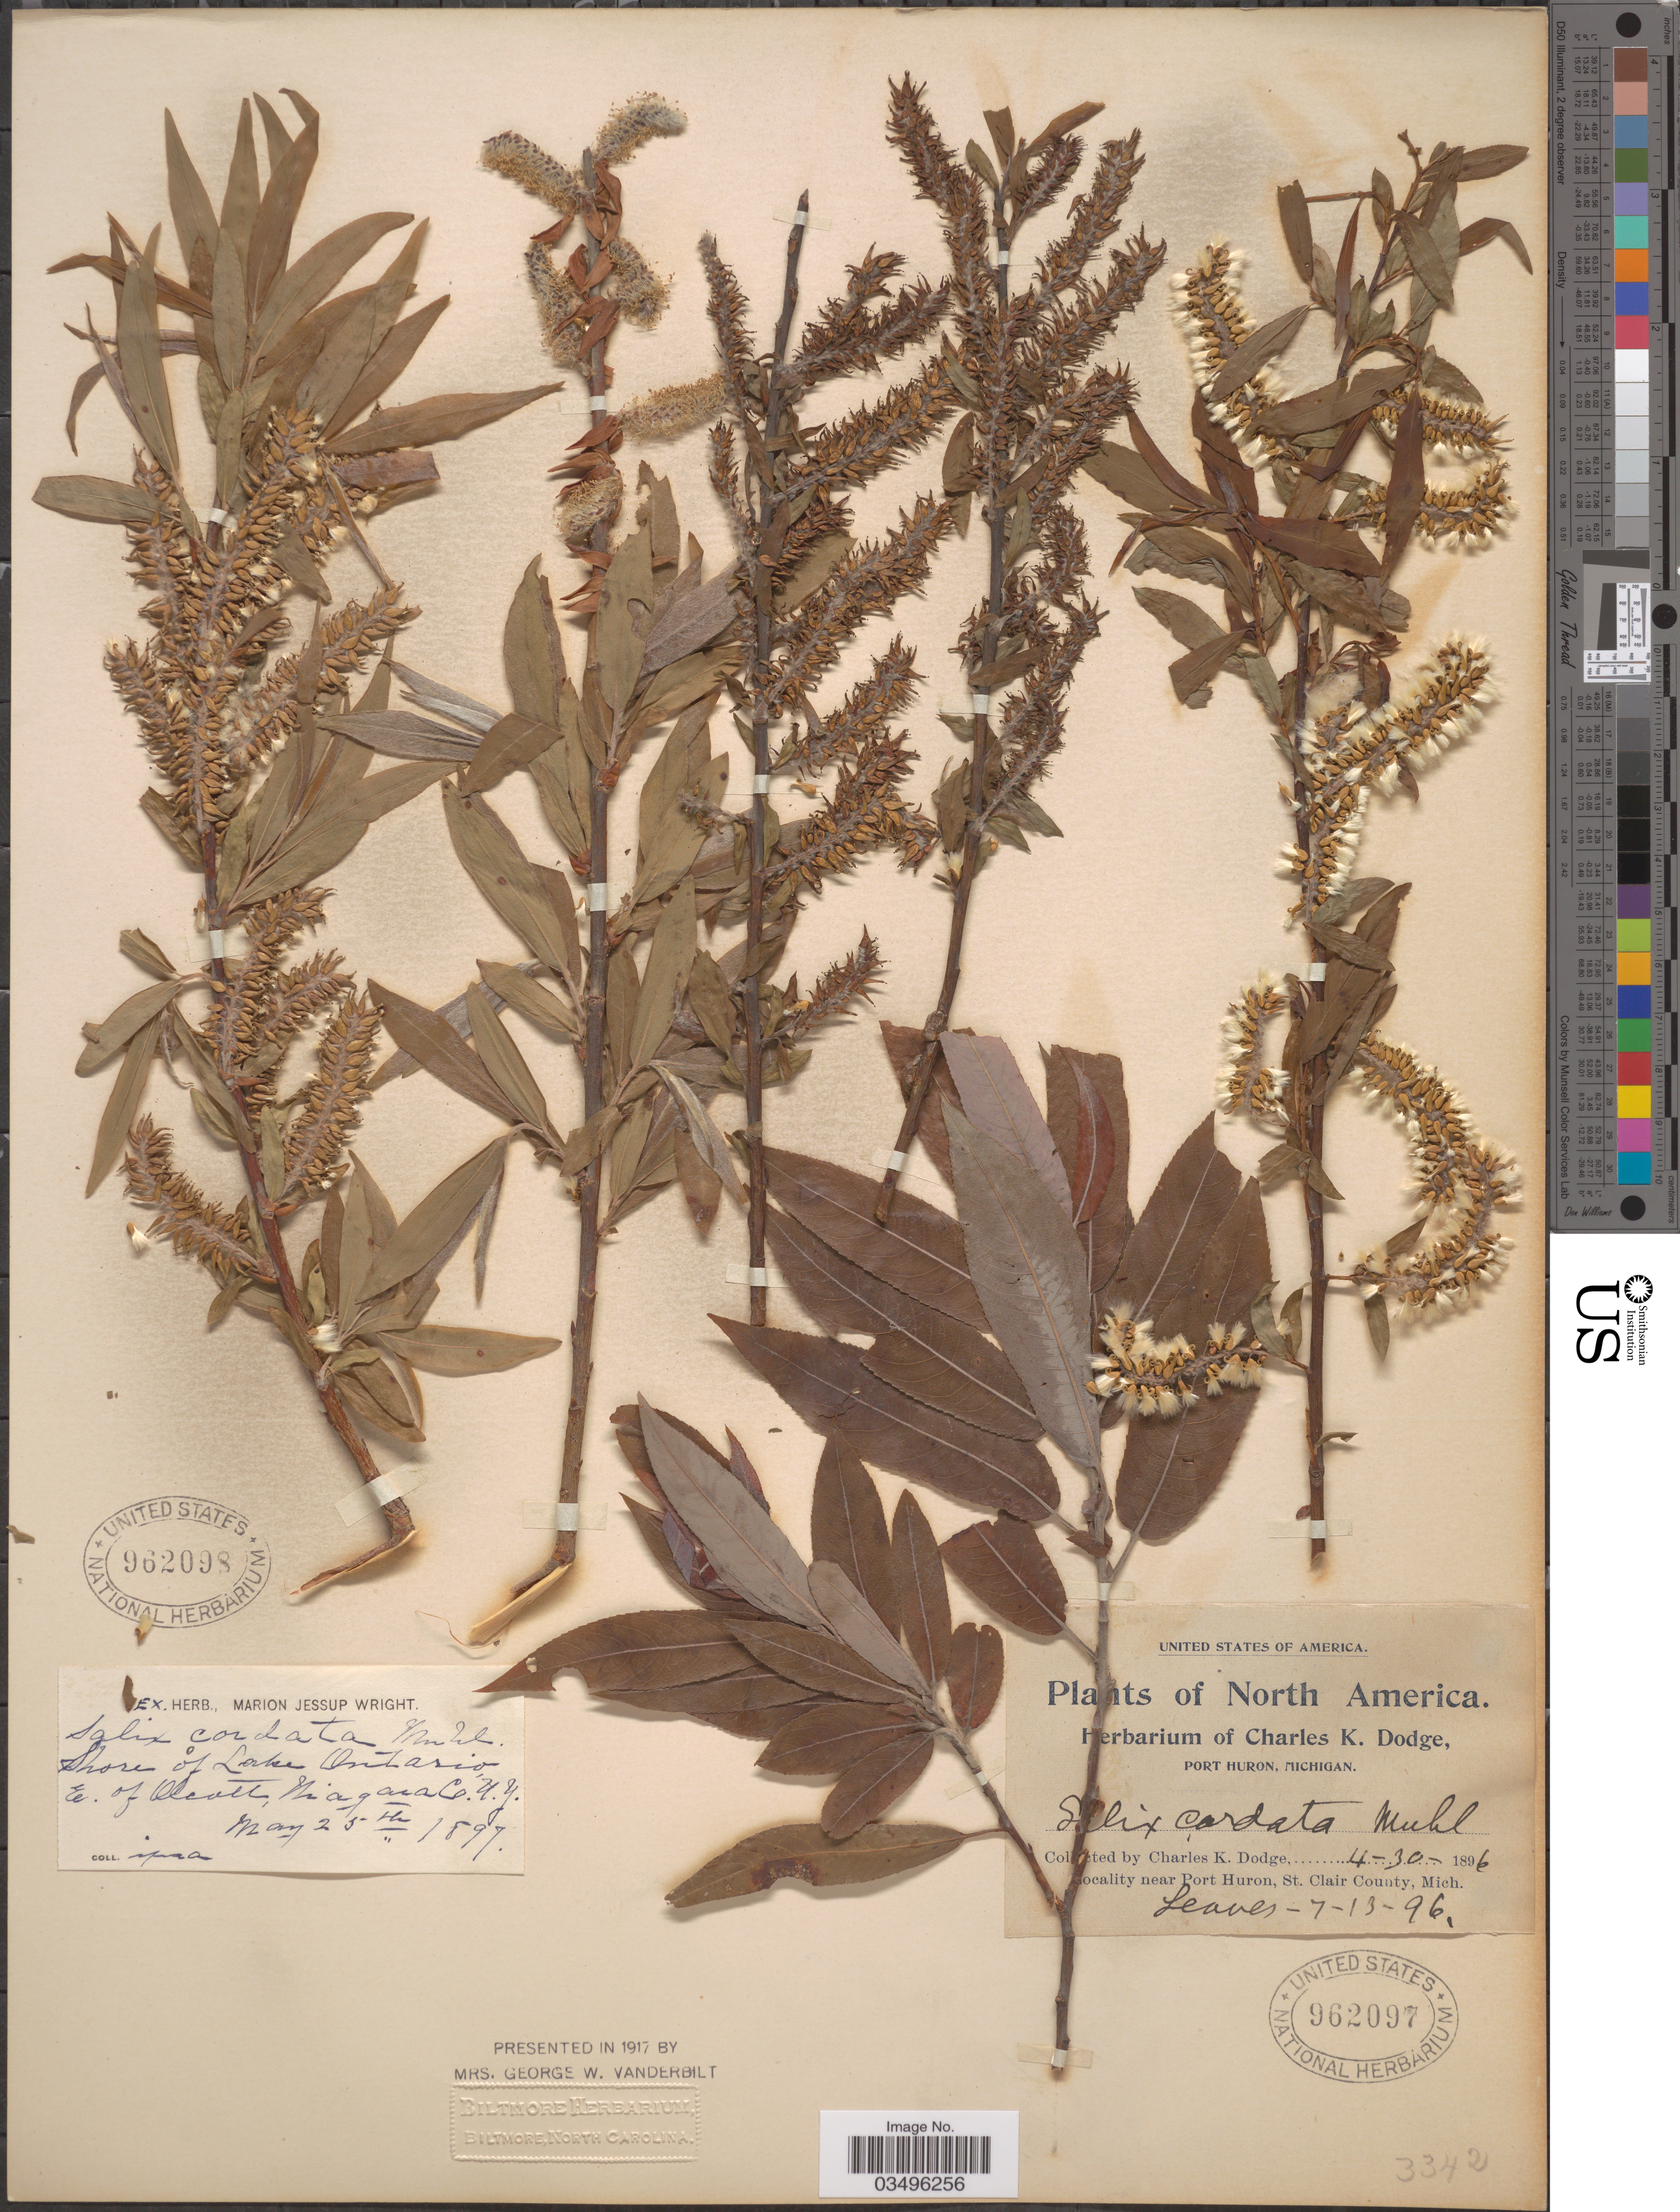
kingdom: Plantae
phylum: Tracheophyta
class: Magnoliopsida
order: Malpighiales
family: Salicaceae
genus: Salix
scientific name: Salix cordata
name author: Michx.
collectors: C. K. Dodge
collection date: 1896-04-30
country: United States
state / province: Michigan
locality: Near Port Huron, St. Clair County.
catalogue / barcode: US 962097